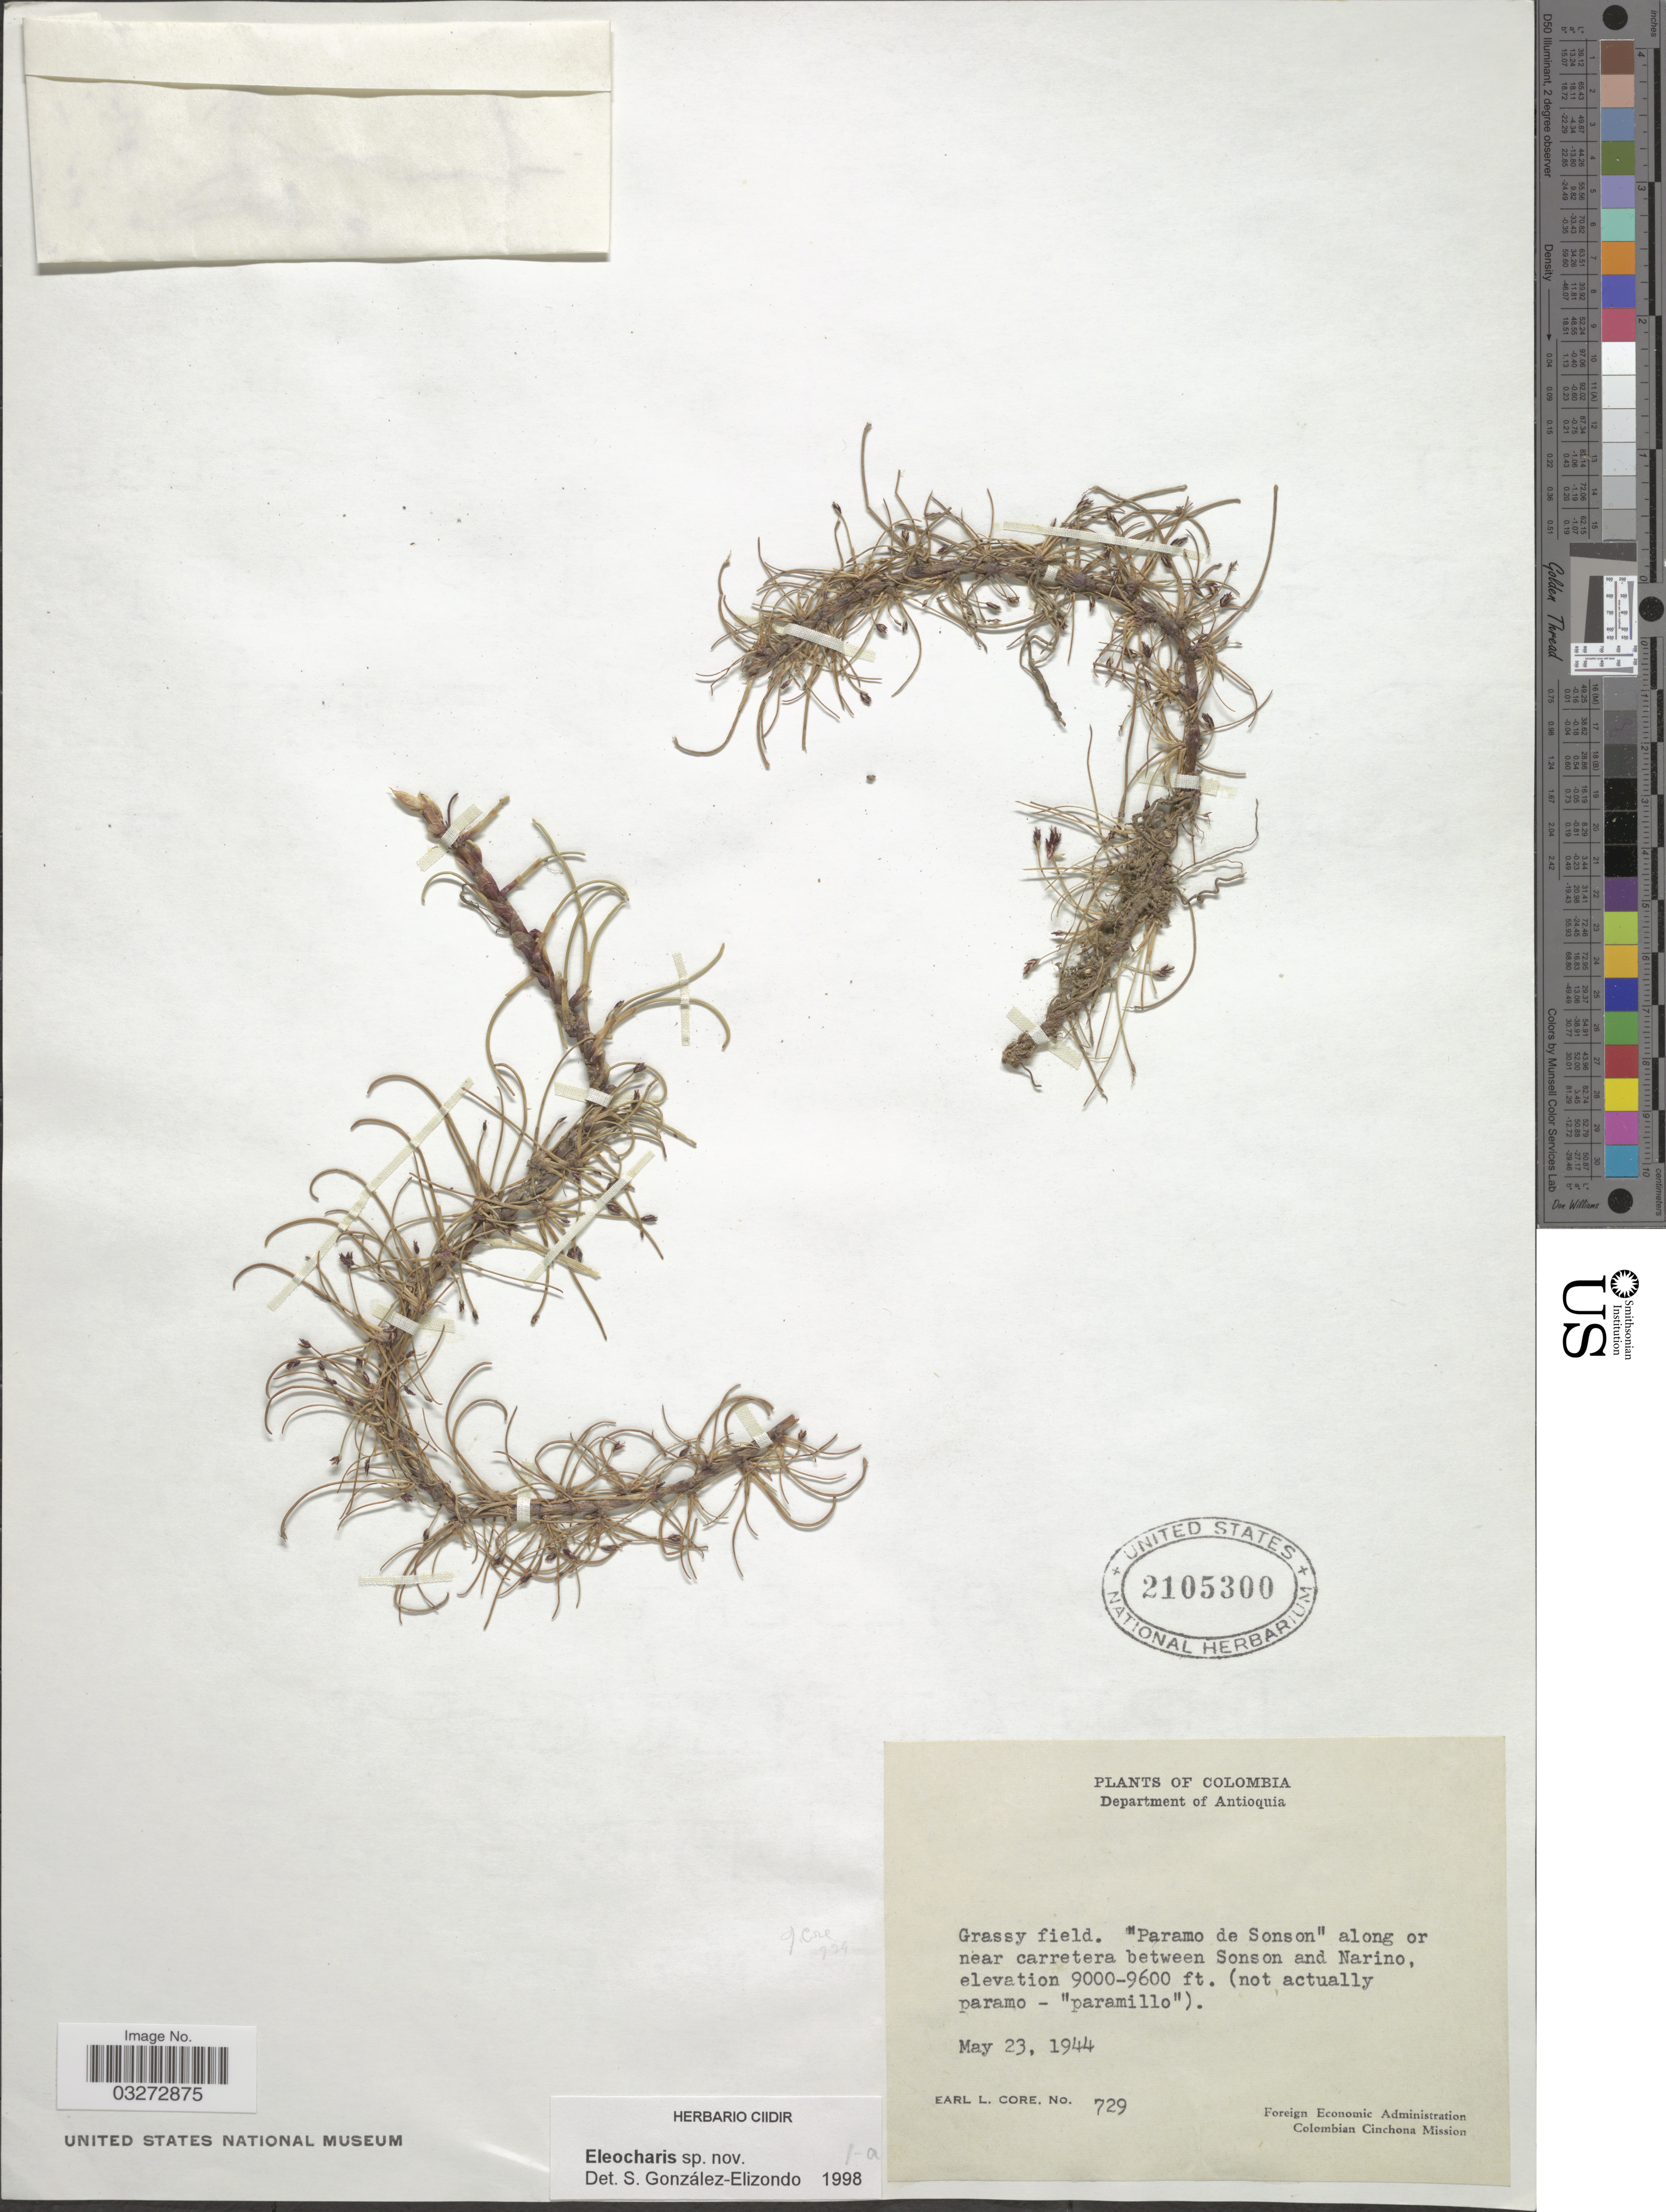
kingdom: Plantae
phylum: Tracheophyta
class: Liliopsida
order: Poales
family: Cyperaceae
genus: Eleocharis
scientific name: Eleocharis sp.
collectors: E. L. Core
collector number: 729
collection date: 1944-05-23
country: Colombia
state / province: Antioquia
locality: Department of Antioquia. "Paramo de Sonson" along or near carretera between Sonson and Narino.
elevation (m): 2743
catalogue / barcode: US 2105300